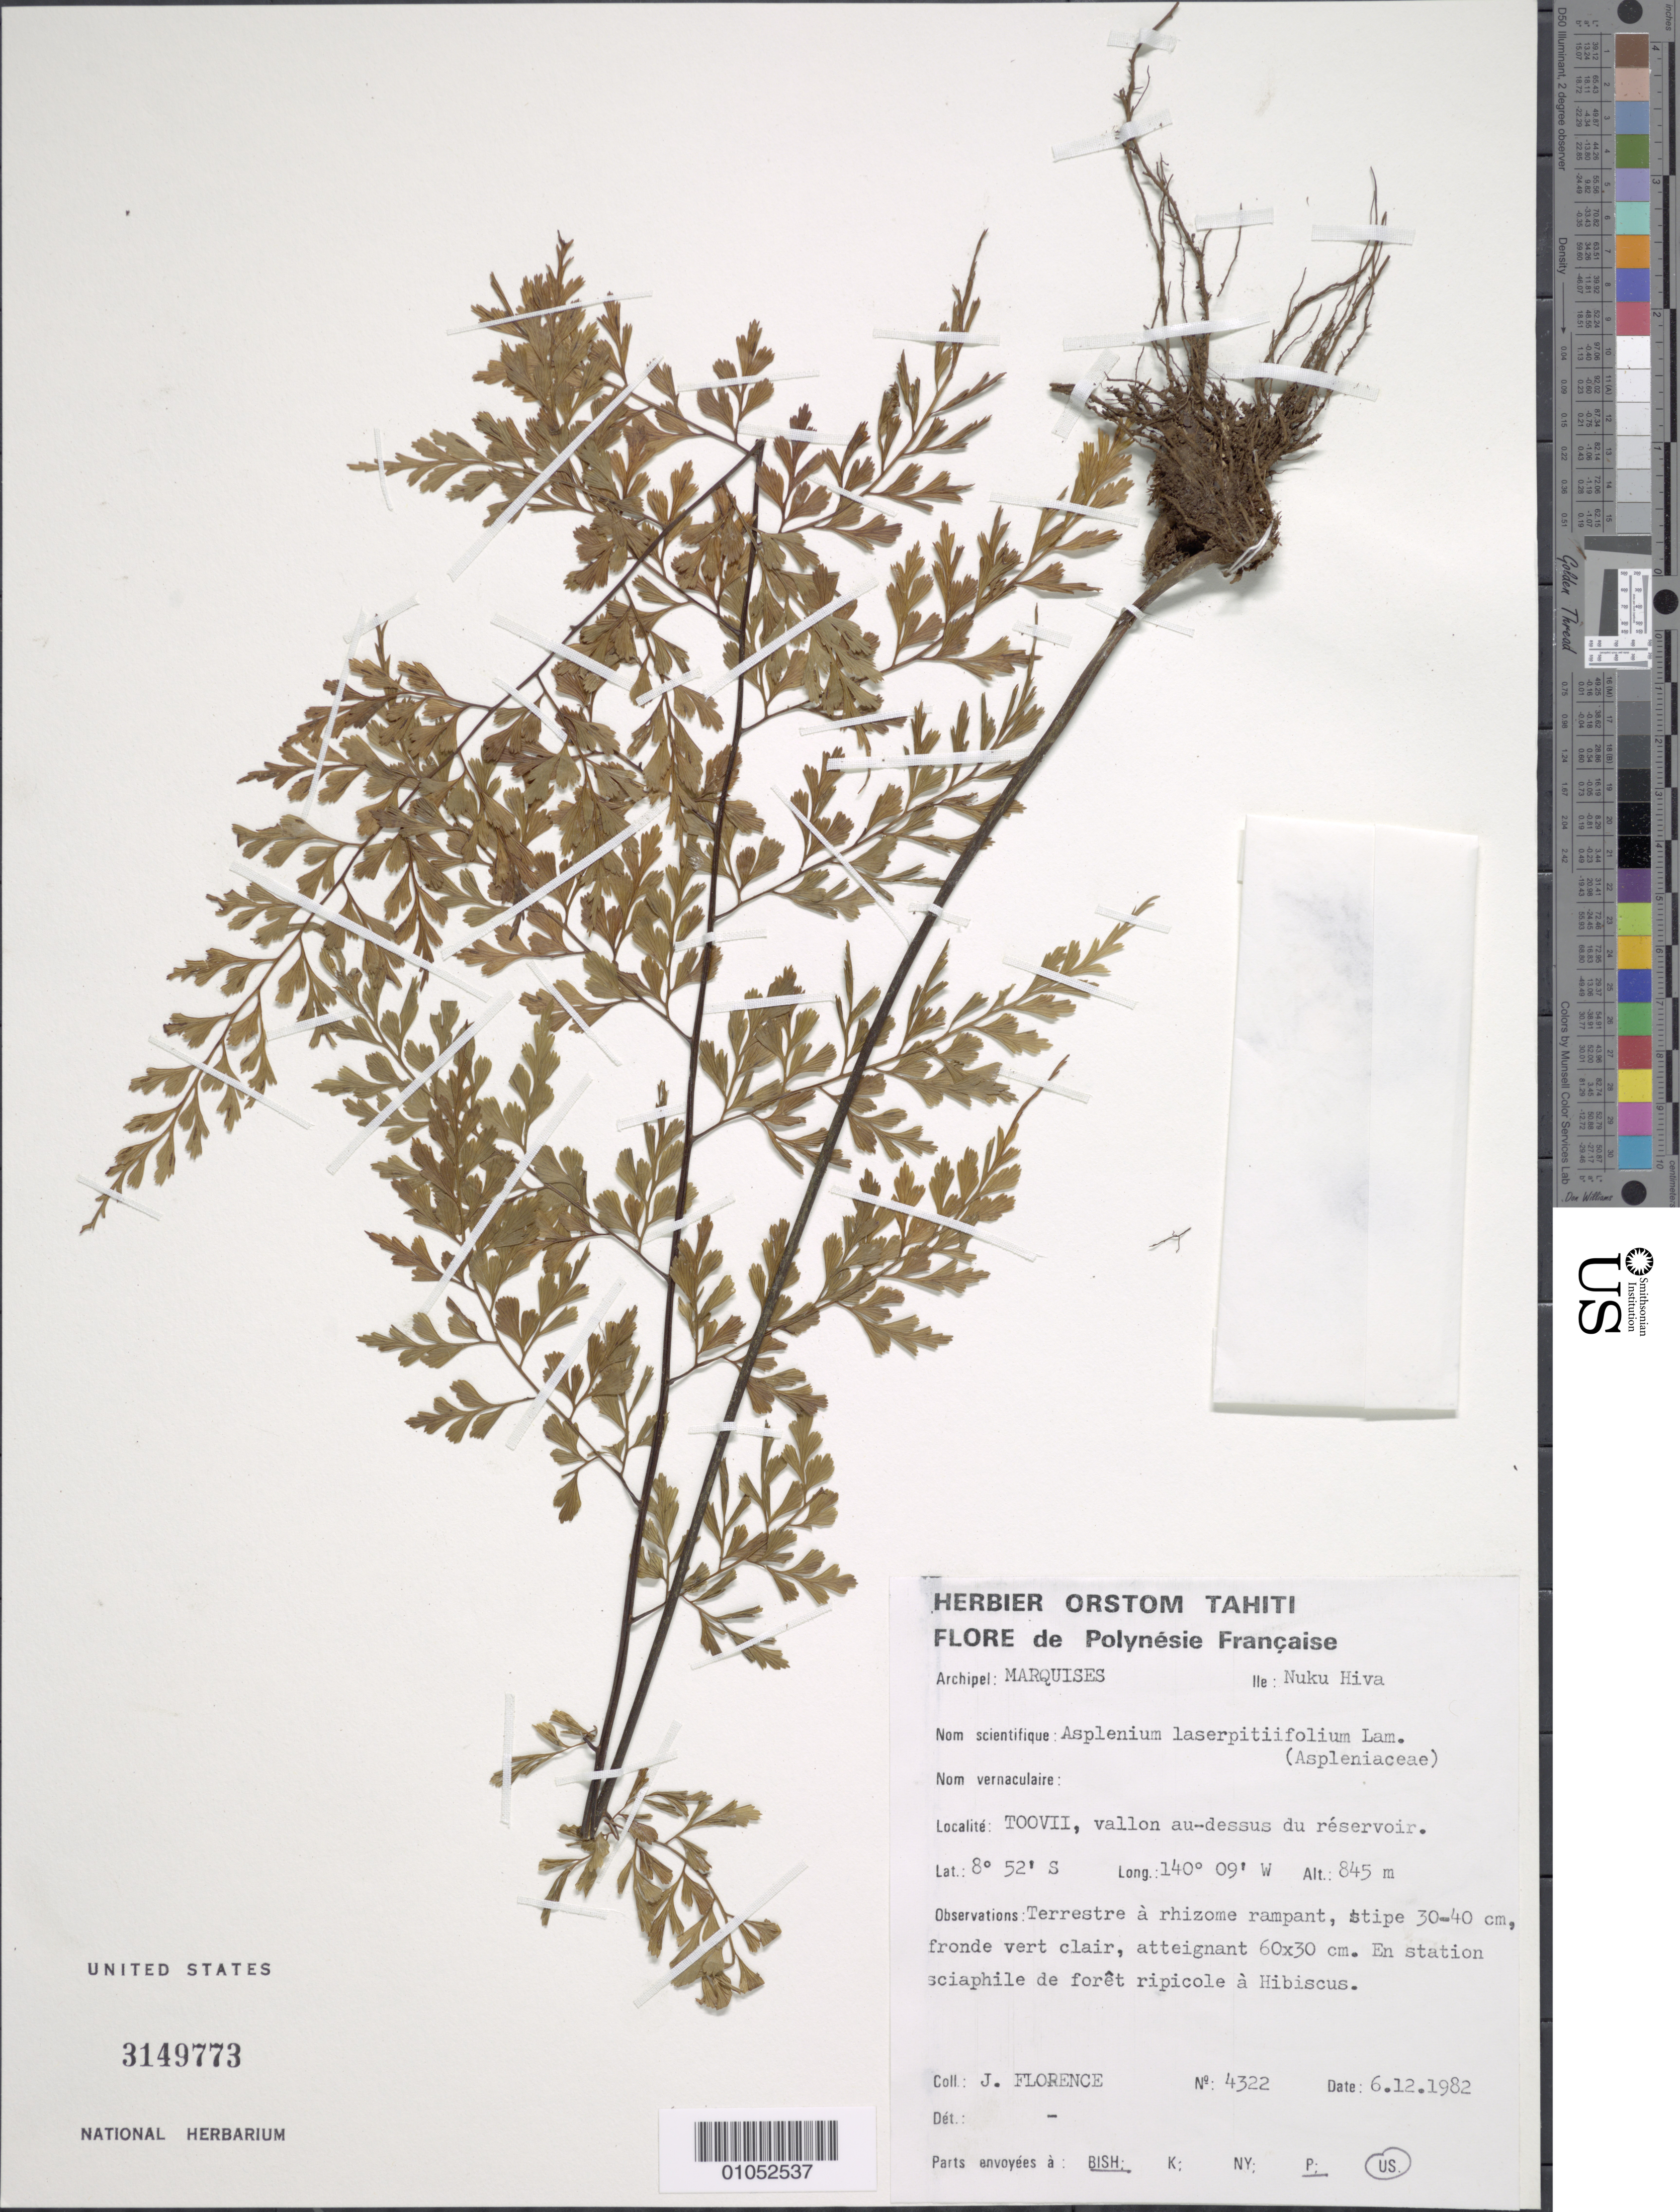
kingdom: Plantae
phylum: Tracheophyta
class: Polypodiopsida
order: Polypodiales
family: Aspleniaceae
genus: Asplenium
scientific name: Asplenium laserpitiifolium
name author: Lam.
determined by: Lorence, David H., (PTBG), National Tropical Botanical Garden (UNITED STATES)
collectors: J. Florence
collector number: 4322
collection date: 1982-12-06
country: French Polynesia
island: Nuku Hiva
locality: Toovii, vallon au-dessus du réservoir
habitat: En station sciaphile de forêt ripicole à Hibiscus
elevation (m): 845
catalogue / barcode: US 3149773